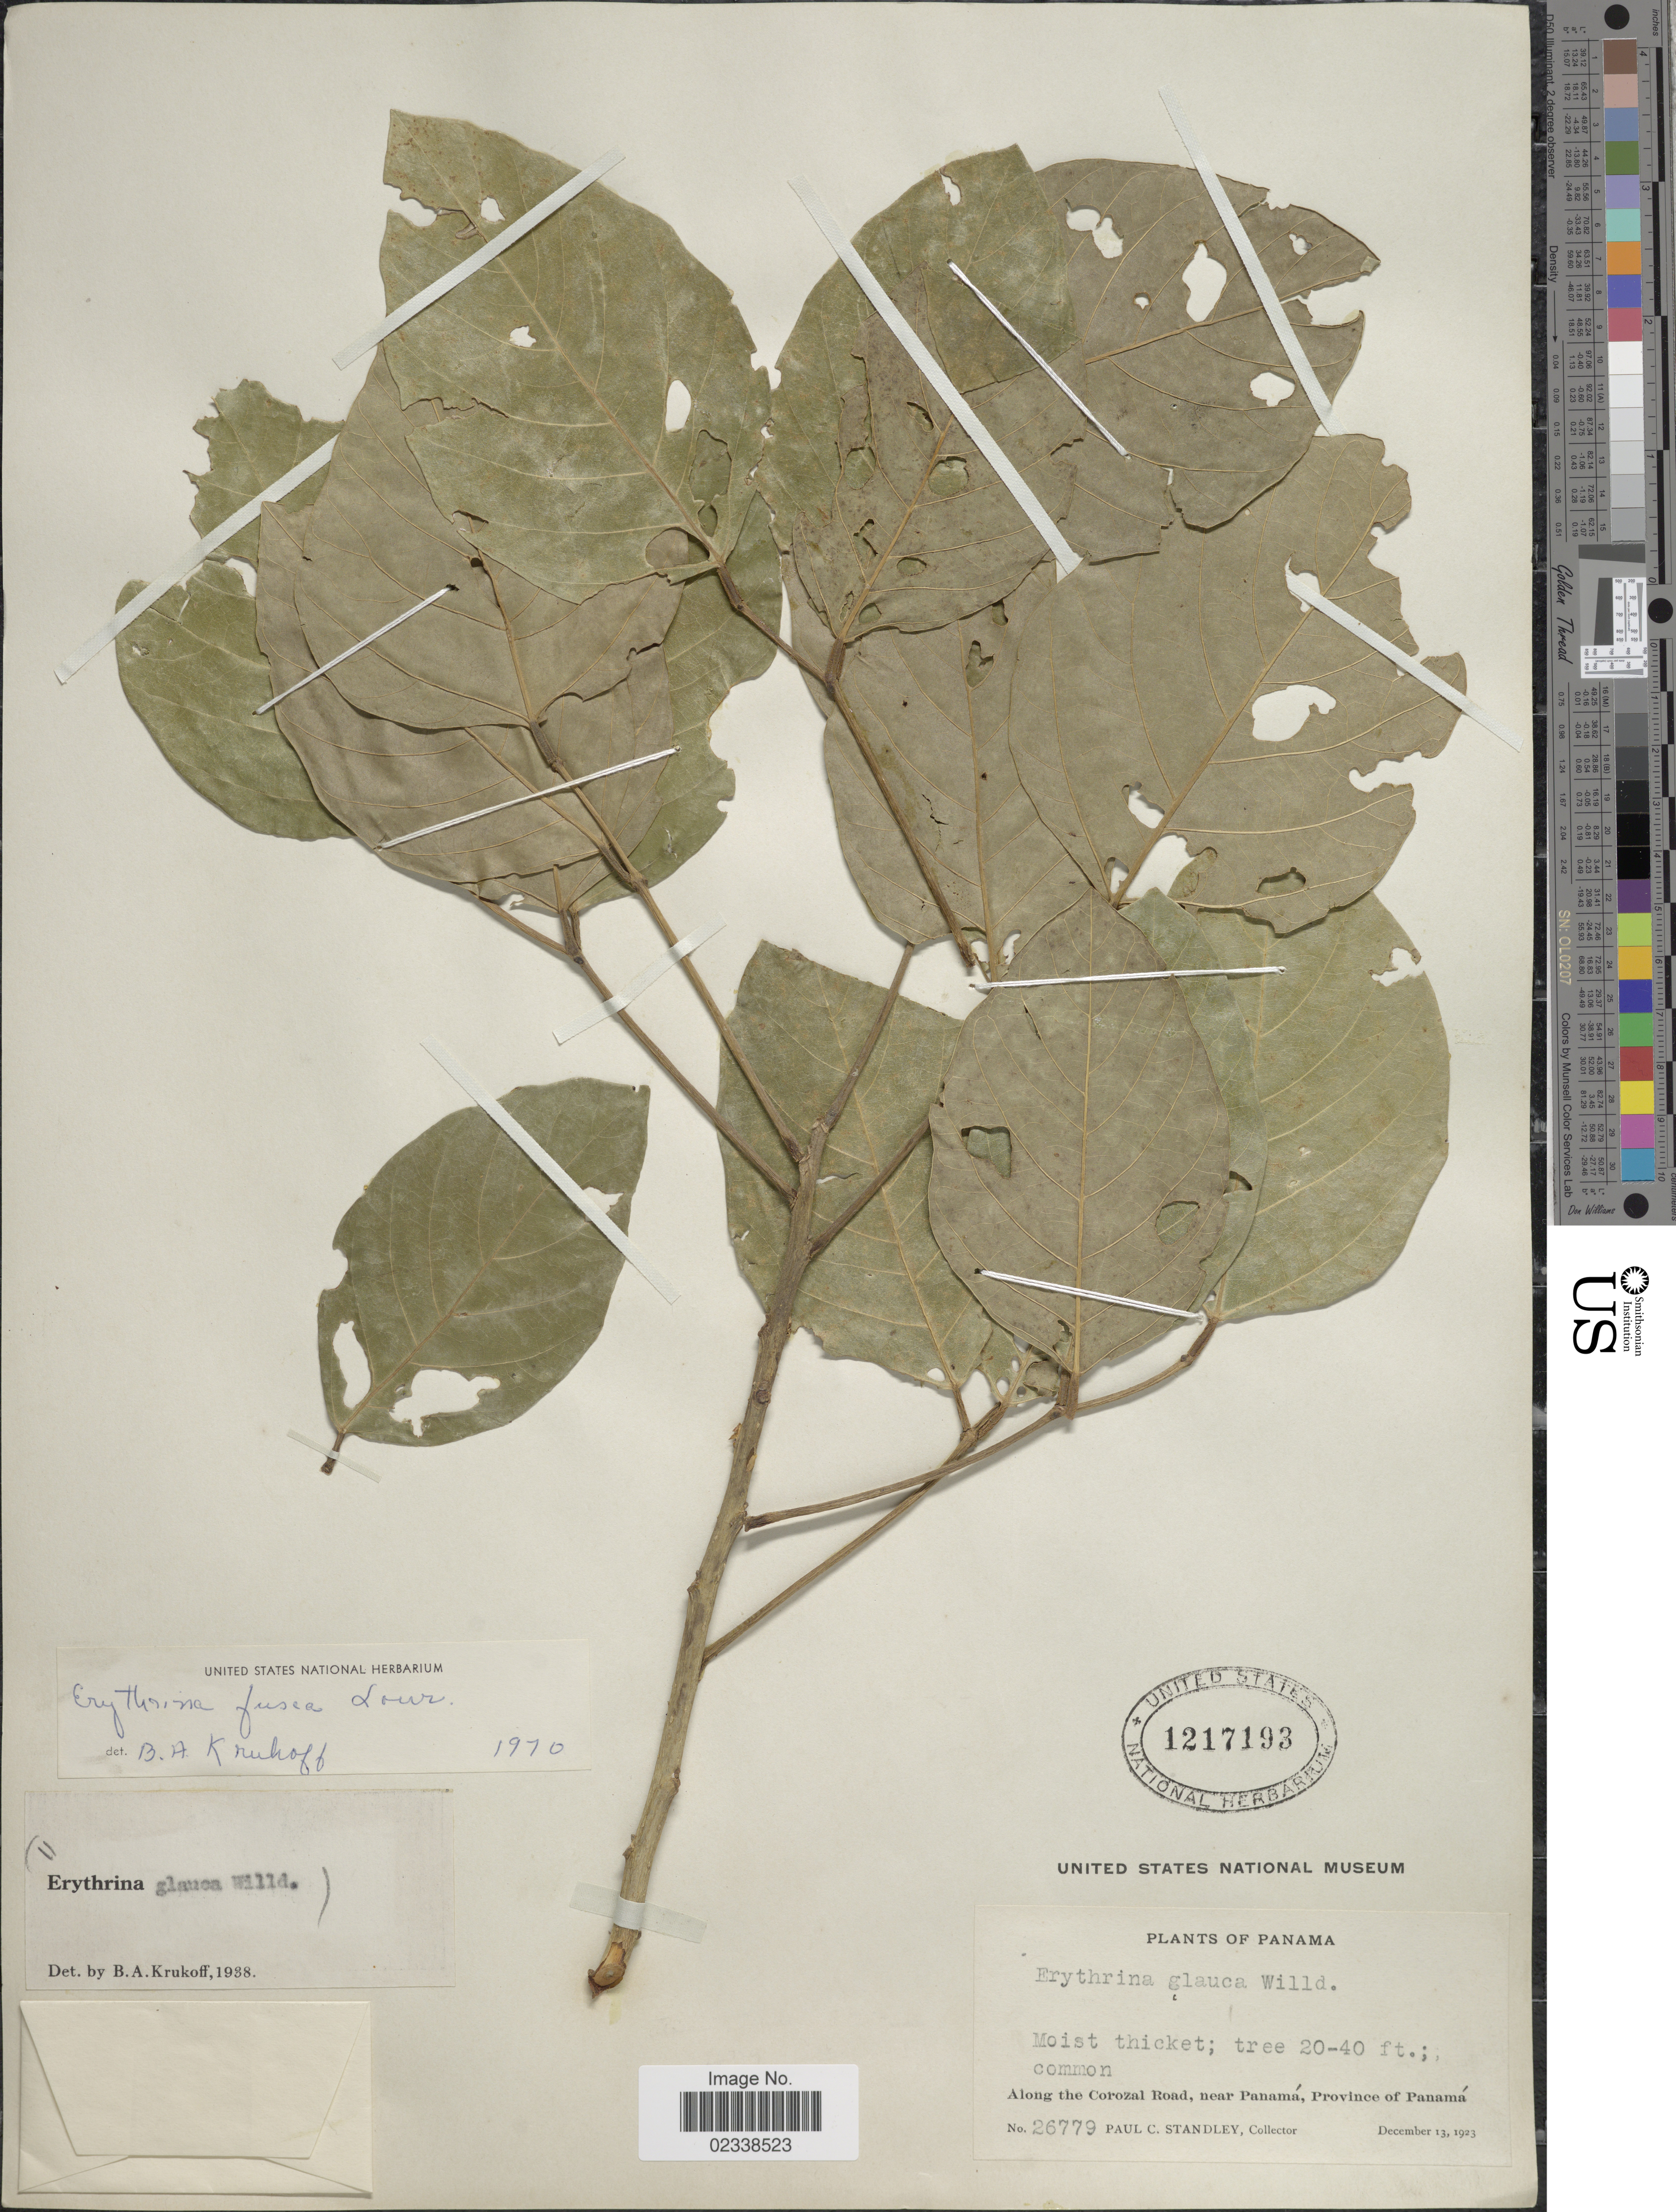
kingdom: Plantae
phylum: Tracheophyta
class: Magnoliopsida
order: Fabales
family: Fabaceae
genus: Erythrina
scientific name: Erythrina fusca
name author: Lour.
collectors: P. C. Standley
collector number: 26779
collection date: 1923-12-13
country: Panama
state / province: Panamá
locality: Along the Corozal Road, near Panama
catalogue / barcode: US 1217193